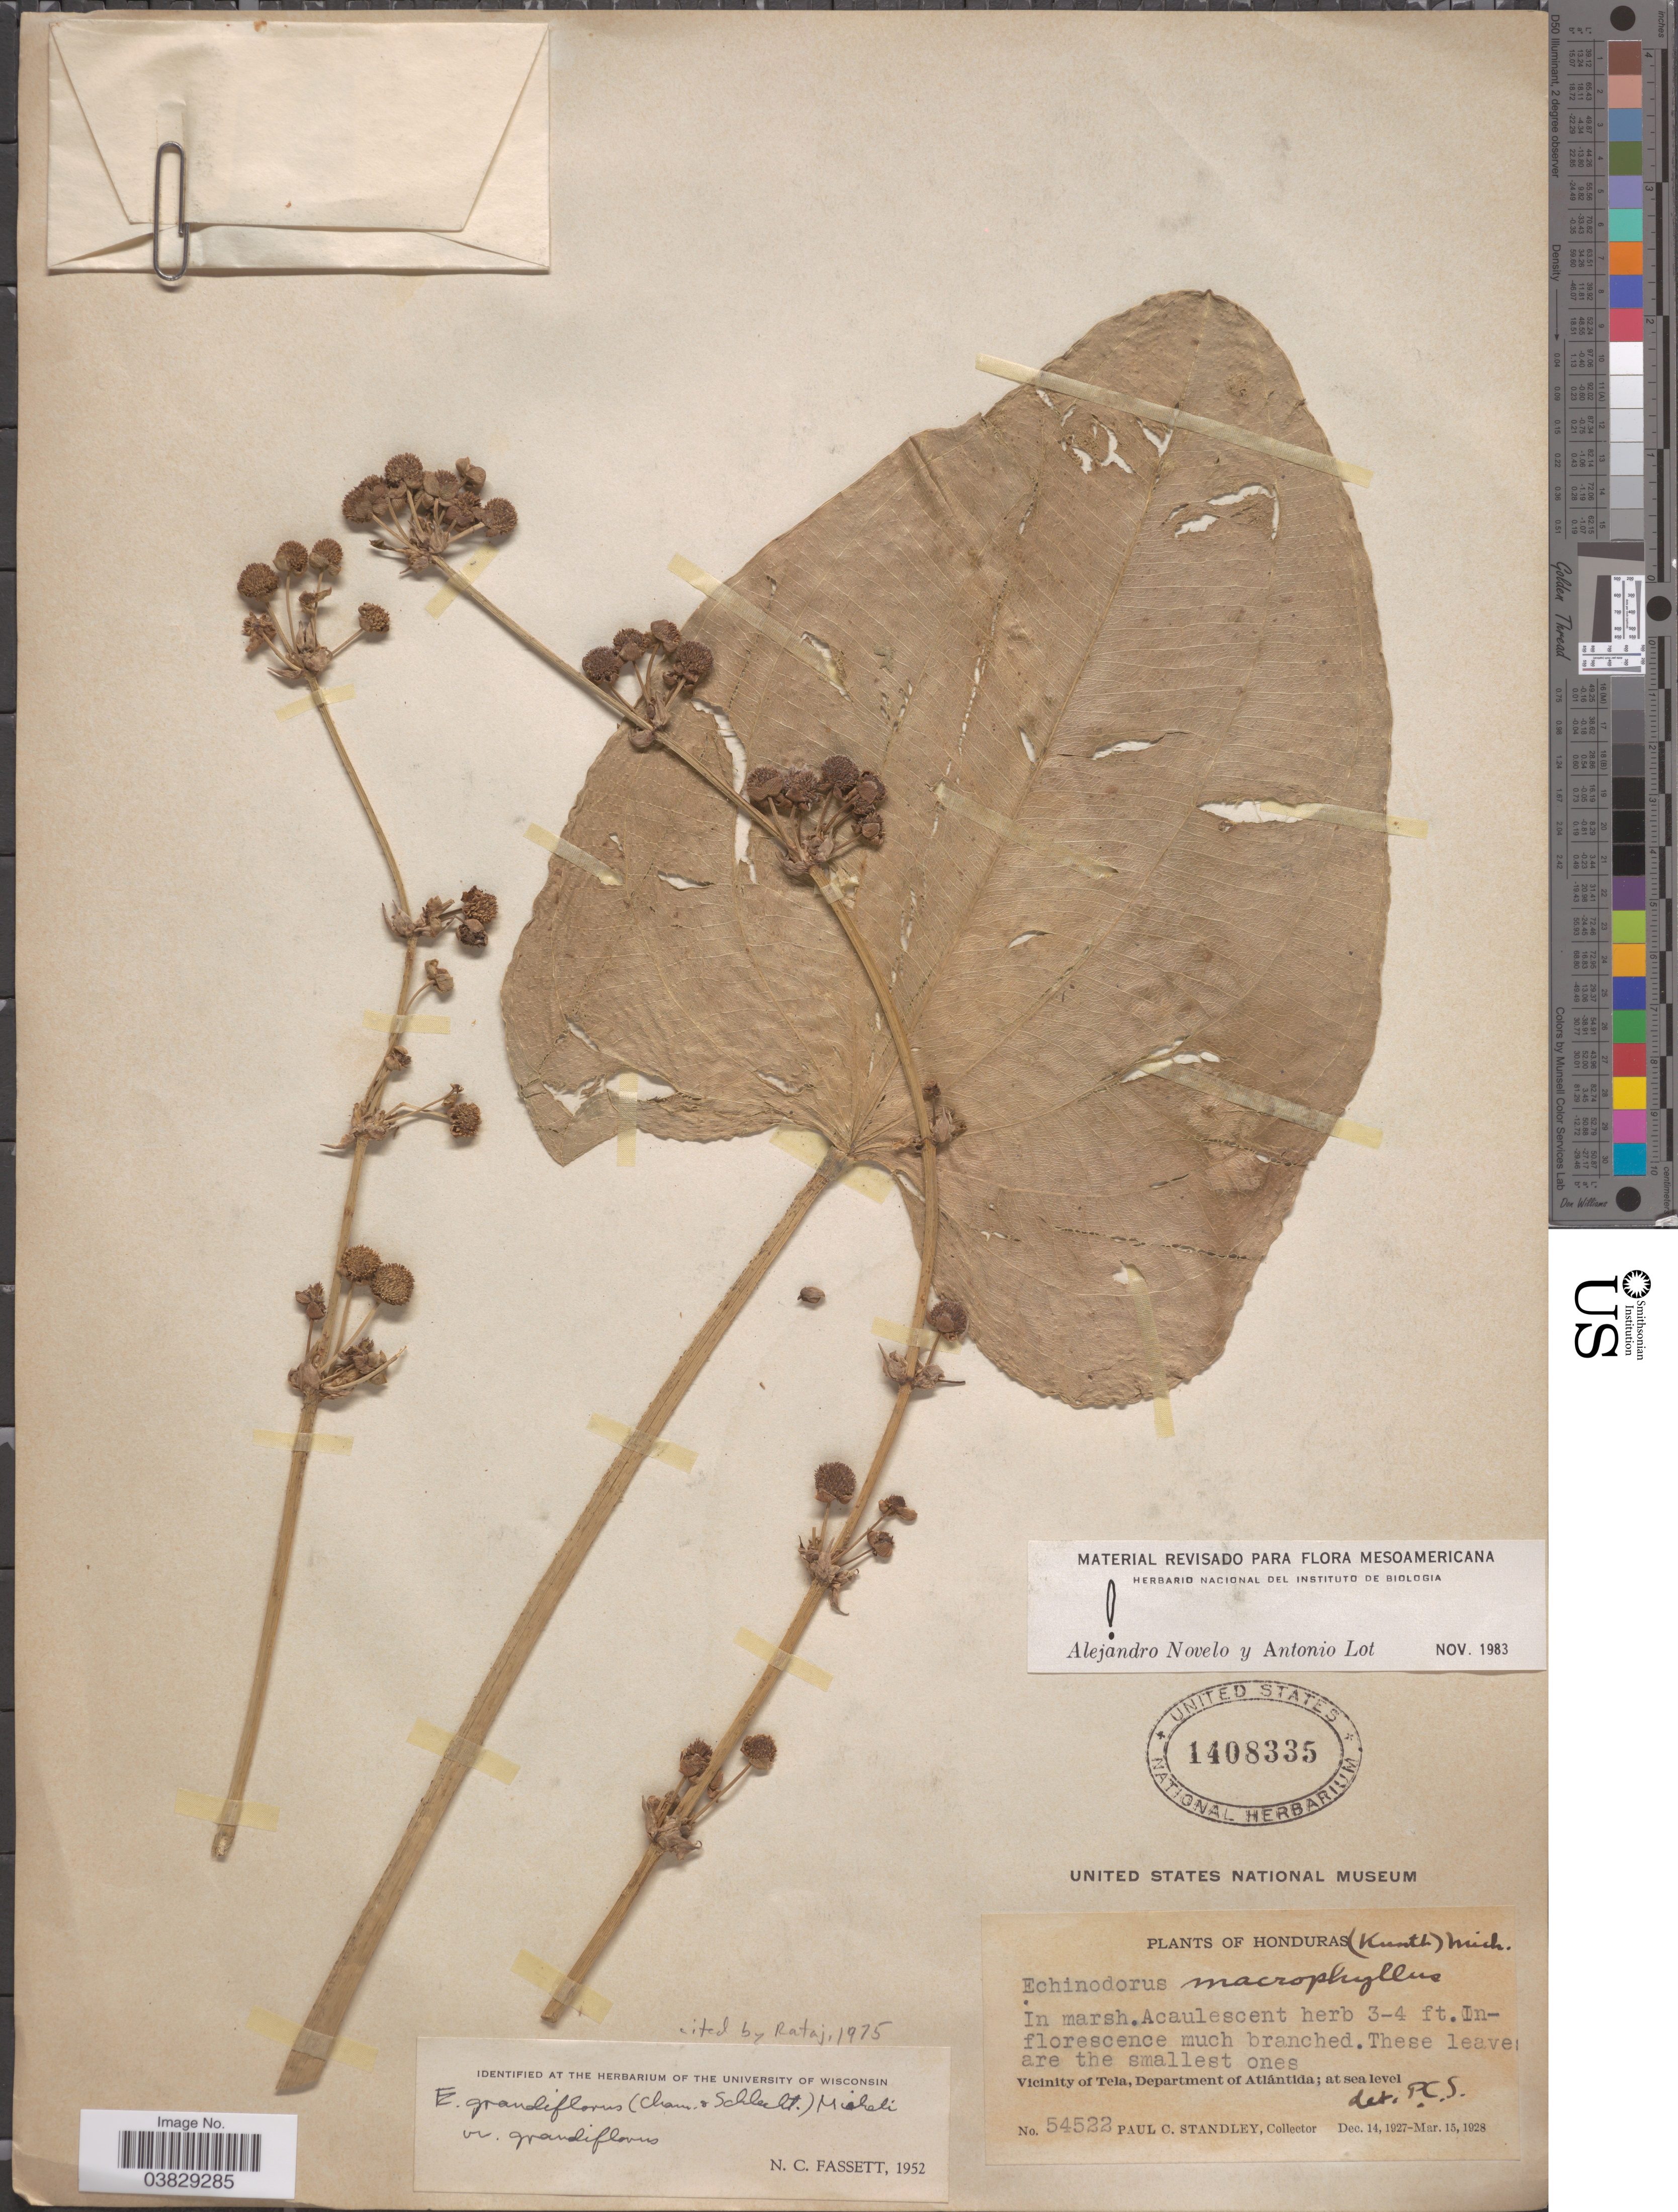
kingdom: Plantae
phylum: Tracheophyta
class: Liliopsida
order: Alismatales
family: Alismataceae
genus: Echinodorus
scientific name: Echinodorus grandiflorus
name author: (Cham. & Schltdl.) Micheli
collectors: P. C. Standley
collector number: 54522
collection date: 1927-12-14/1928-03-15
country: Honduras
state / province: Atlantida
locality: Vicinity of Tela, Department of Atlántida.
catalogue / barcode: US 1408335